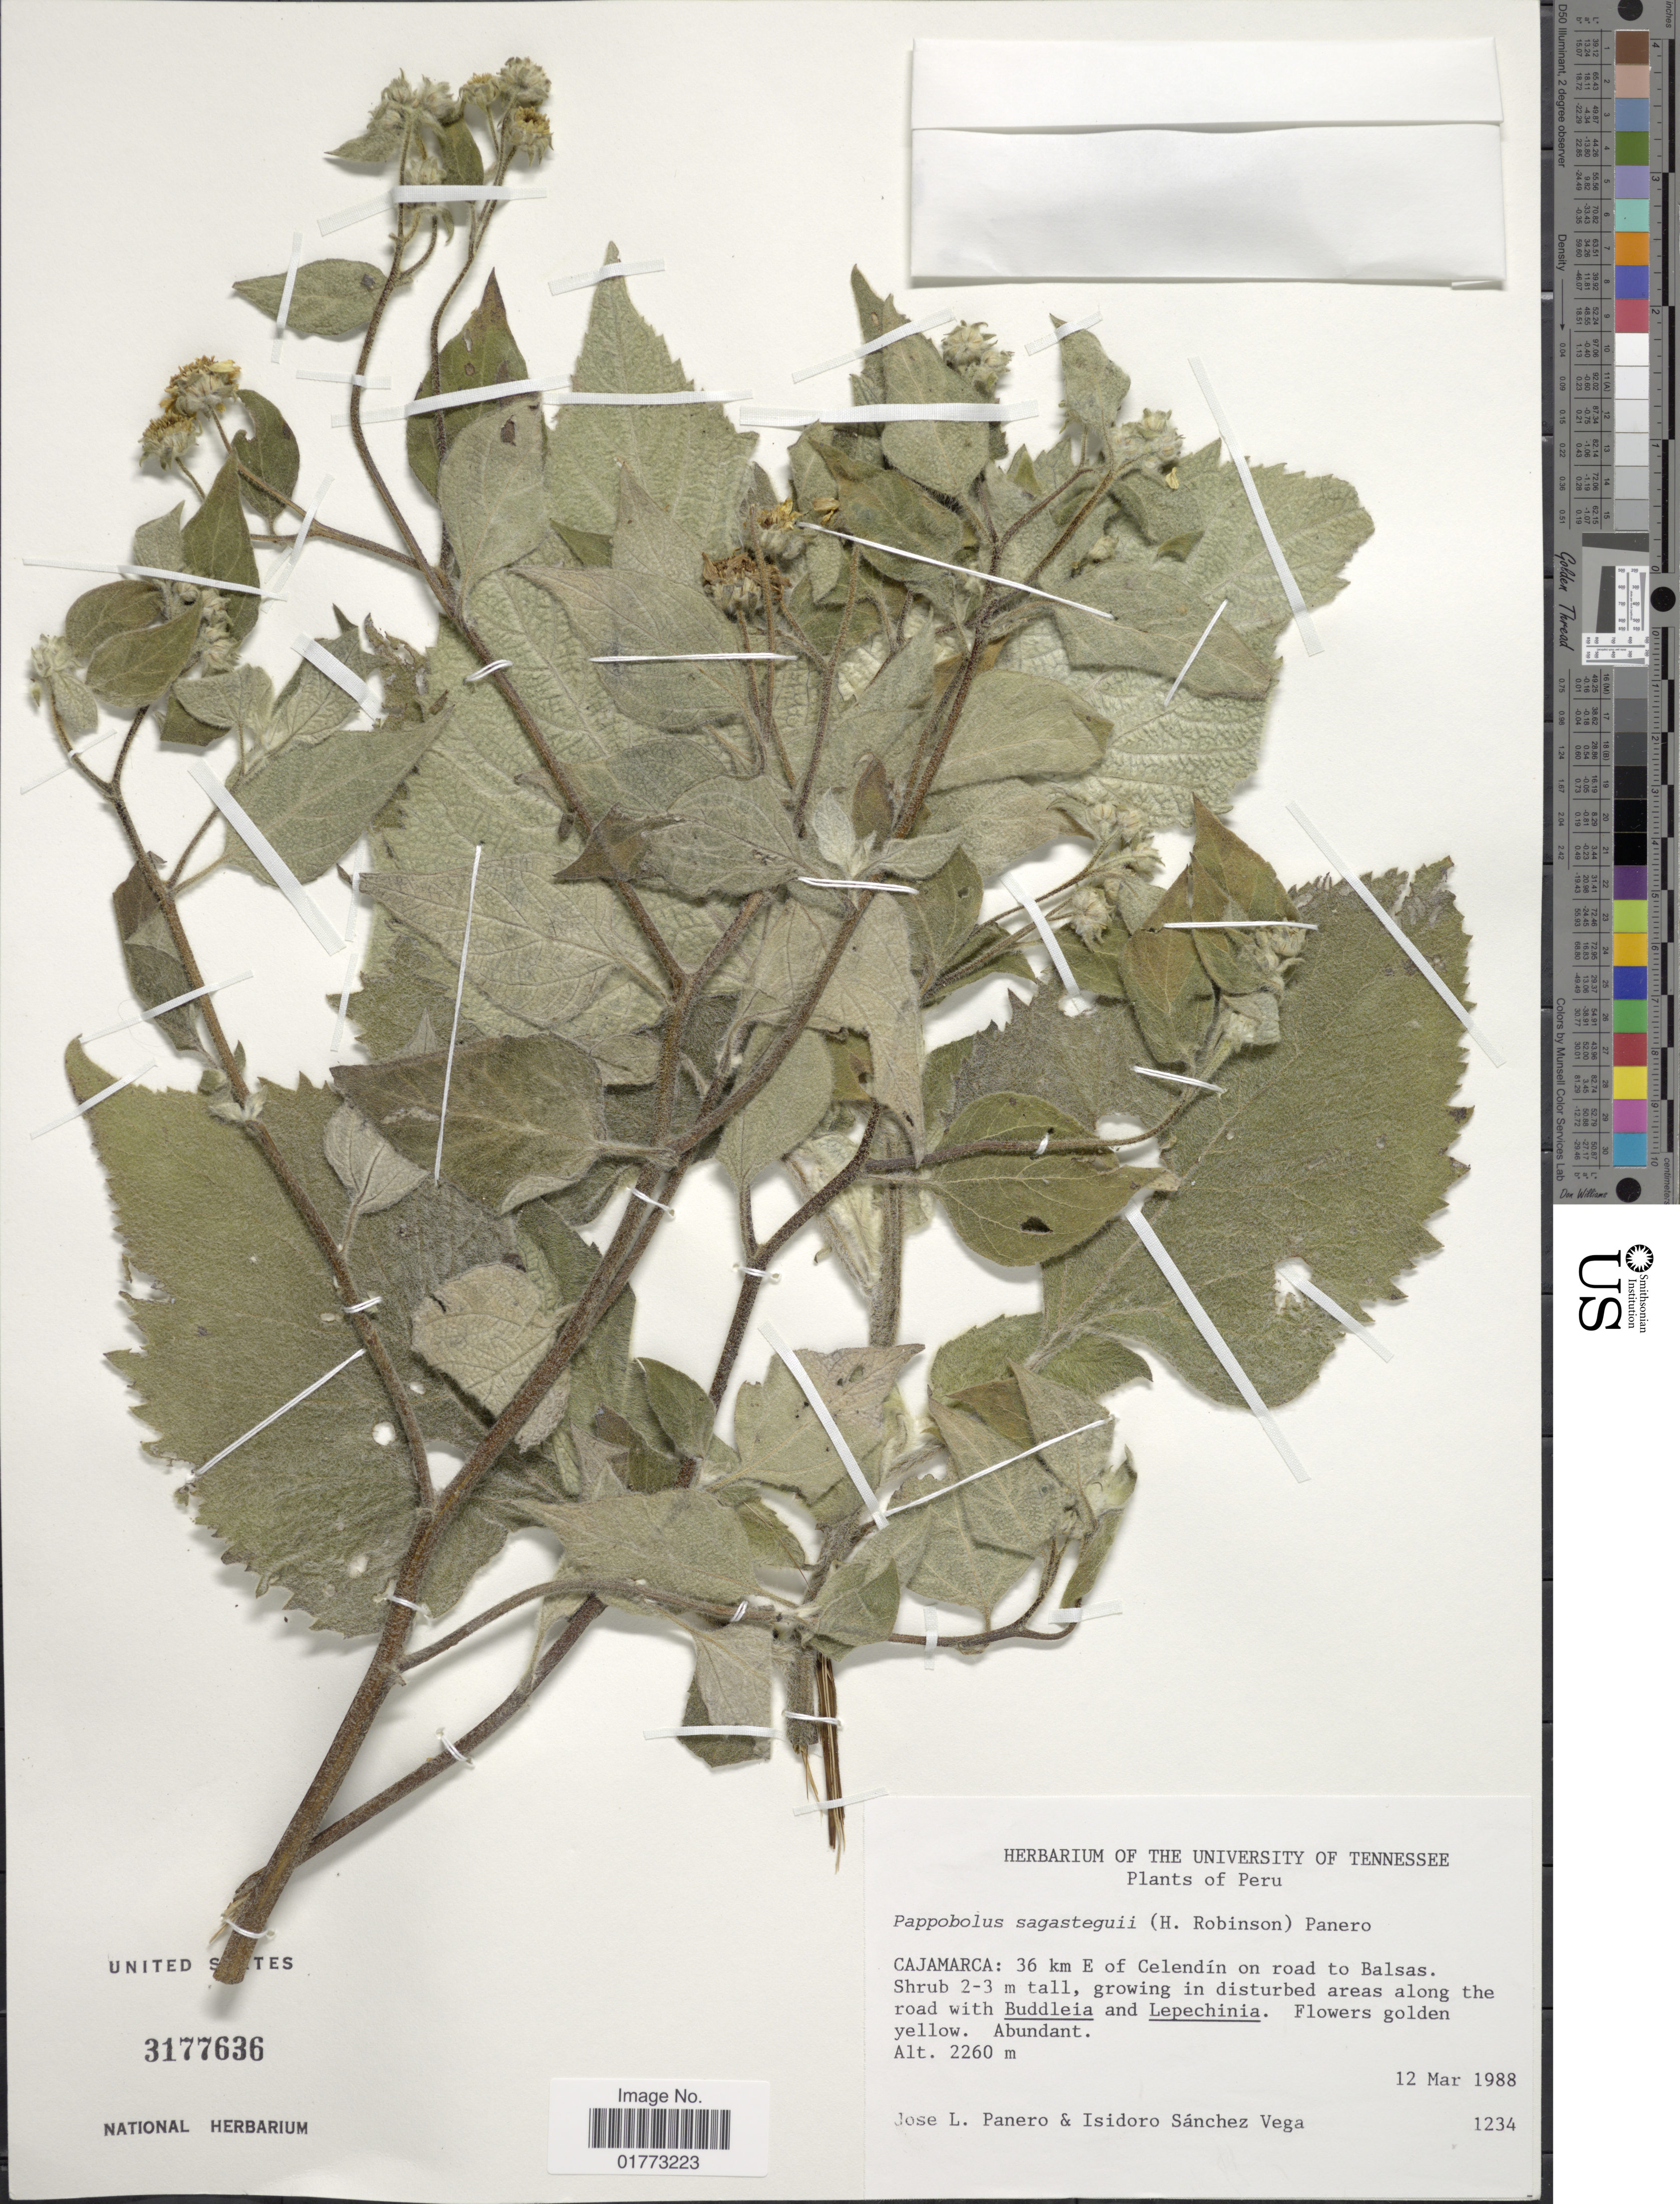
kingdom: Plantae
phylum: Tracheophyta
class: Magnoliopsida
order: Asterales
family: Asteraceae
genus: Pappobolus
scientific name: Pappobolus sagasteguii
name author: (H. Rob.) Panero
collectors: J. L. Panero & I. Sánchez Vega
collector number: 1234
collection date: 1988-03-12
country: Peru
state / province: Cajamarca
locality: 36 km E of Celendin on road to Balsas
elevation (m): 2260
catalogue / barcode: US 3177636